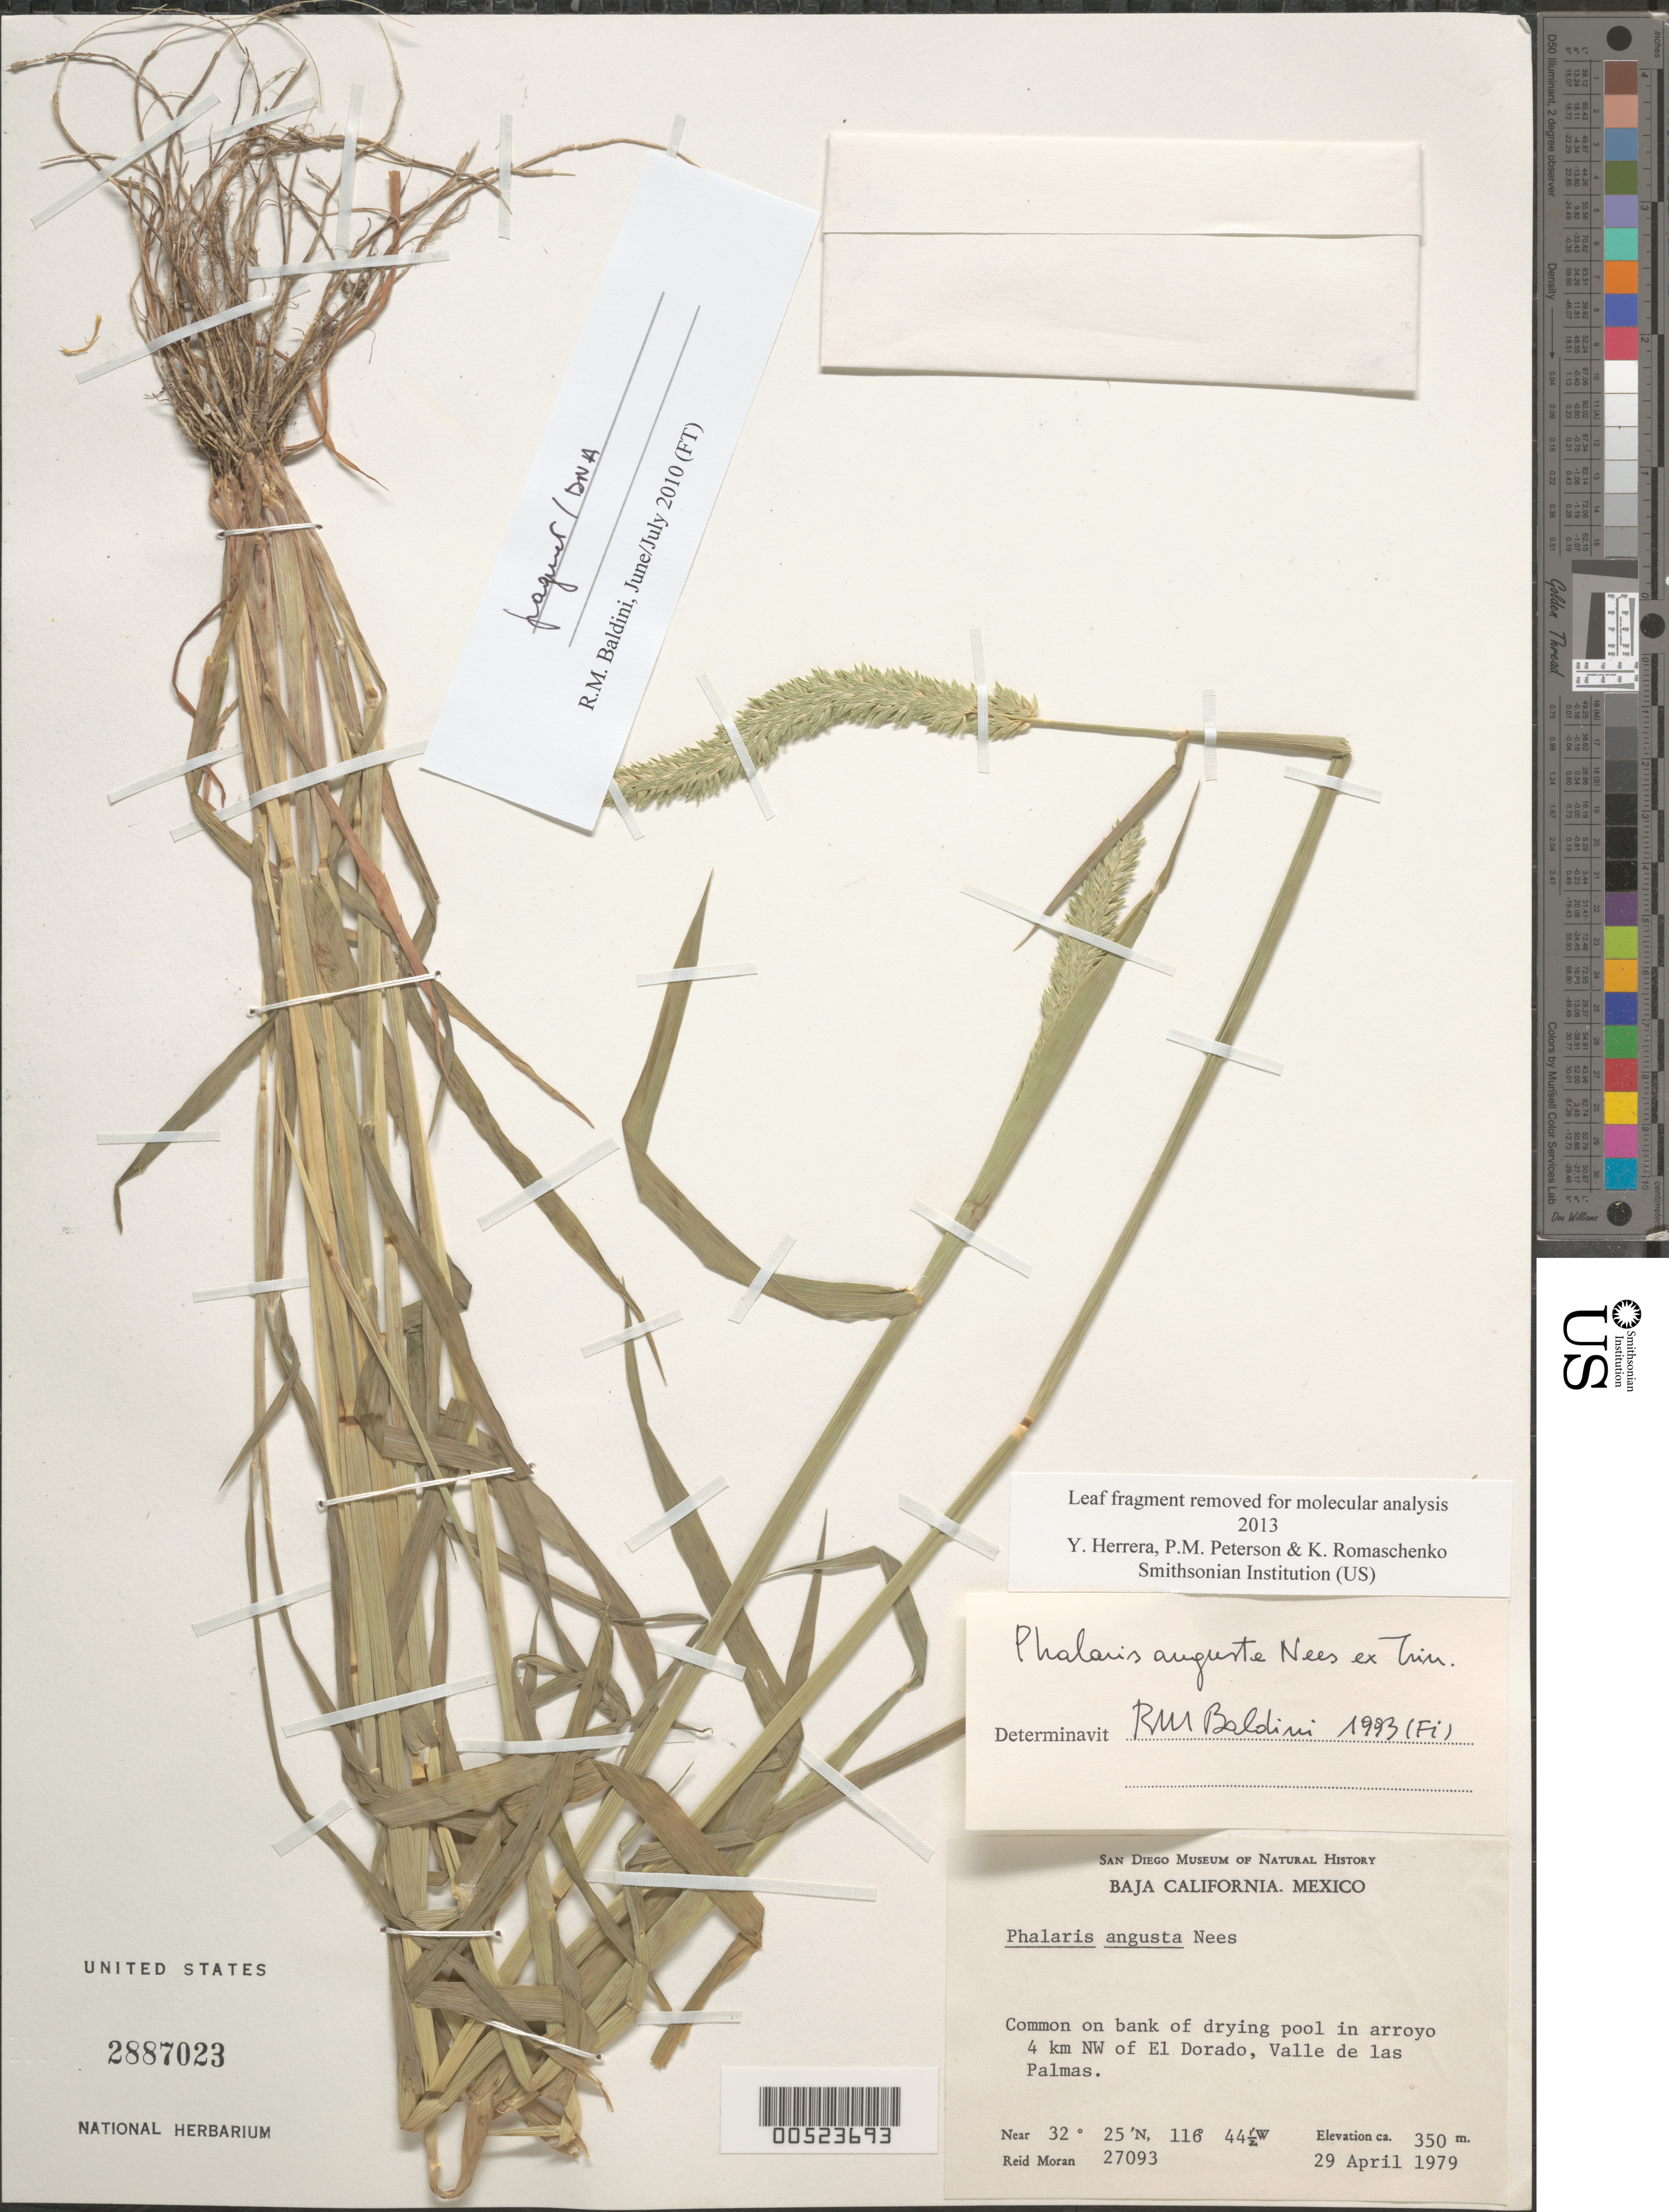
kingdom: Plantae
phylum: Tracheophyta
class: Liliopsida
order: Poales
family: Poaceae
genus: Phalaris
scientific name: Phalaris angusta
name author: Nees ex Trin.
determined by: Baldini, R. M.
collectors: R. V. Moran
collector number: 27093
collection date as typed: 29 Apr 1979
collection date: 1979-04-29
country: Mexico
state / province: Baja California Norte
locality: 4 km NW of El Dorado, Valle de las Palmas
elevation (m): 350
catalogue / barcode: US 2887023